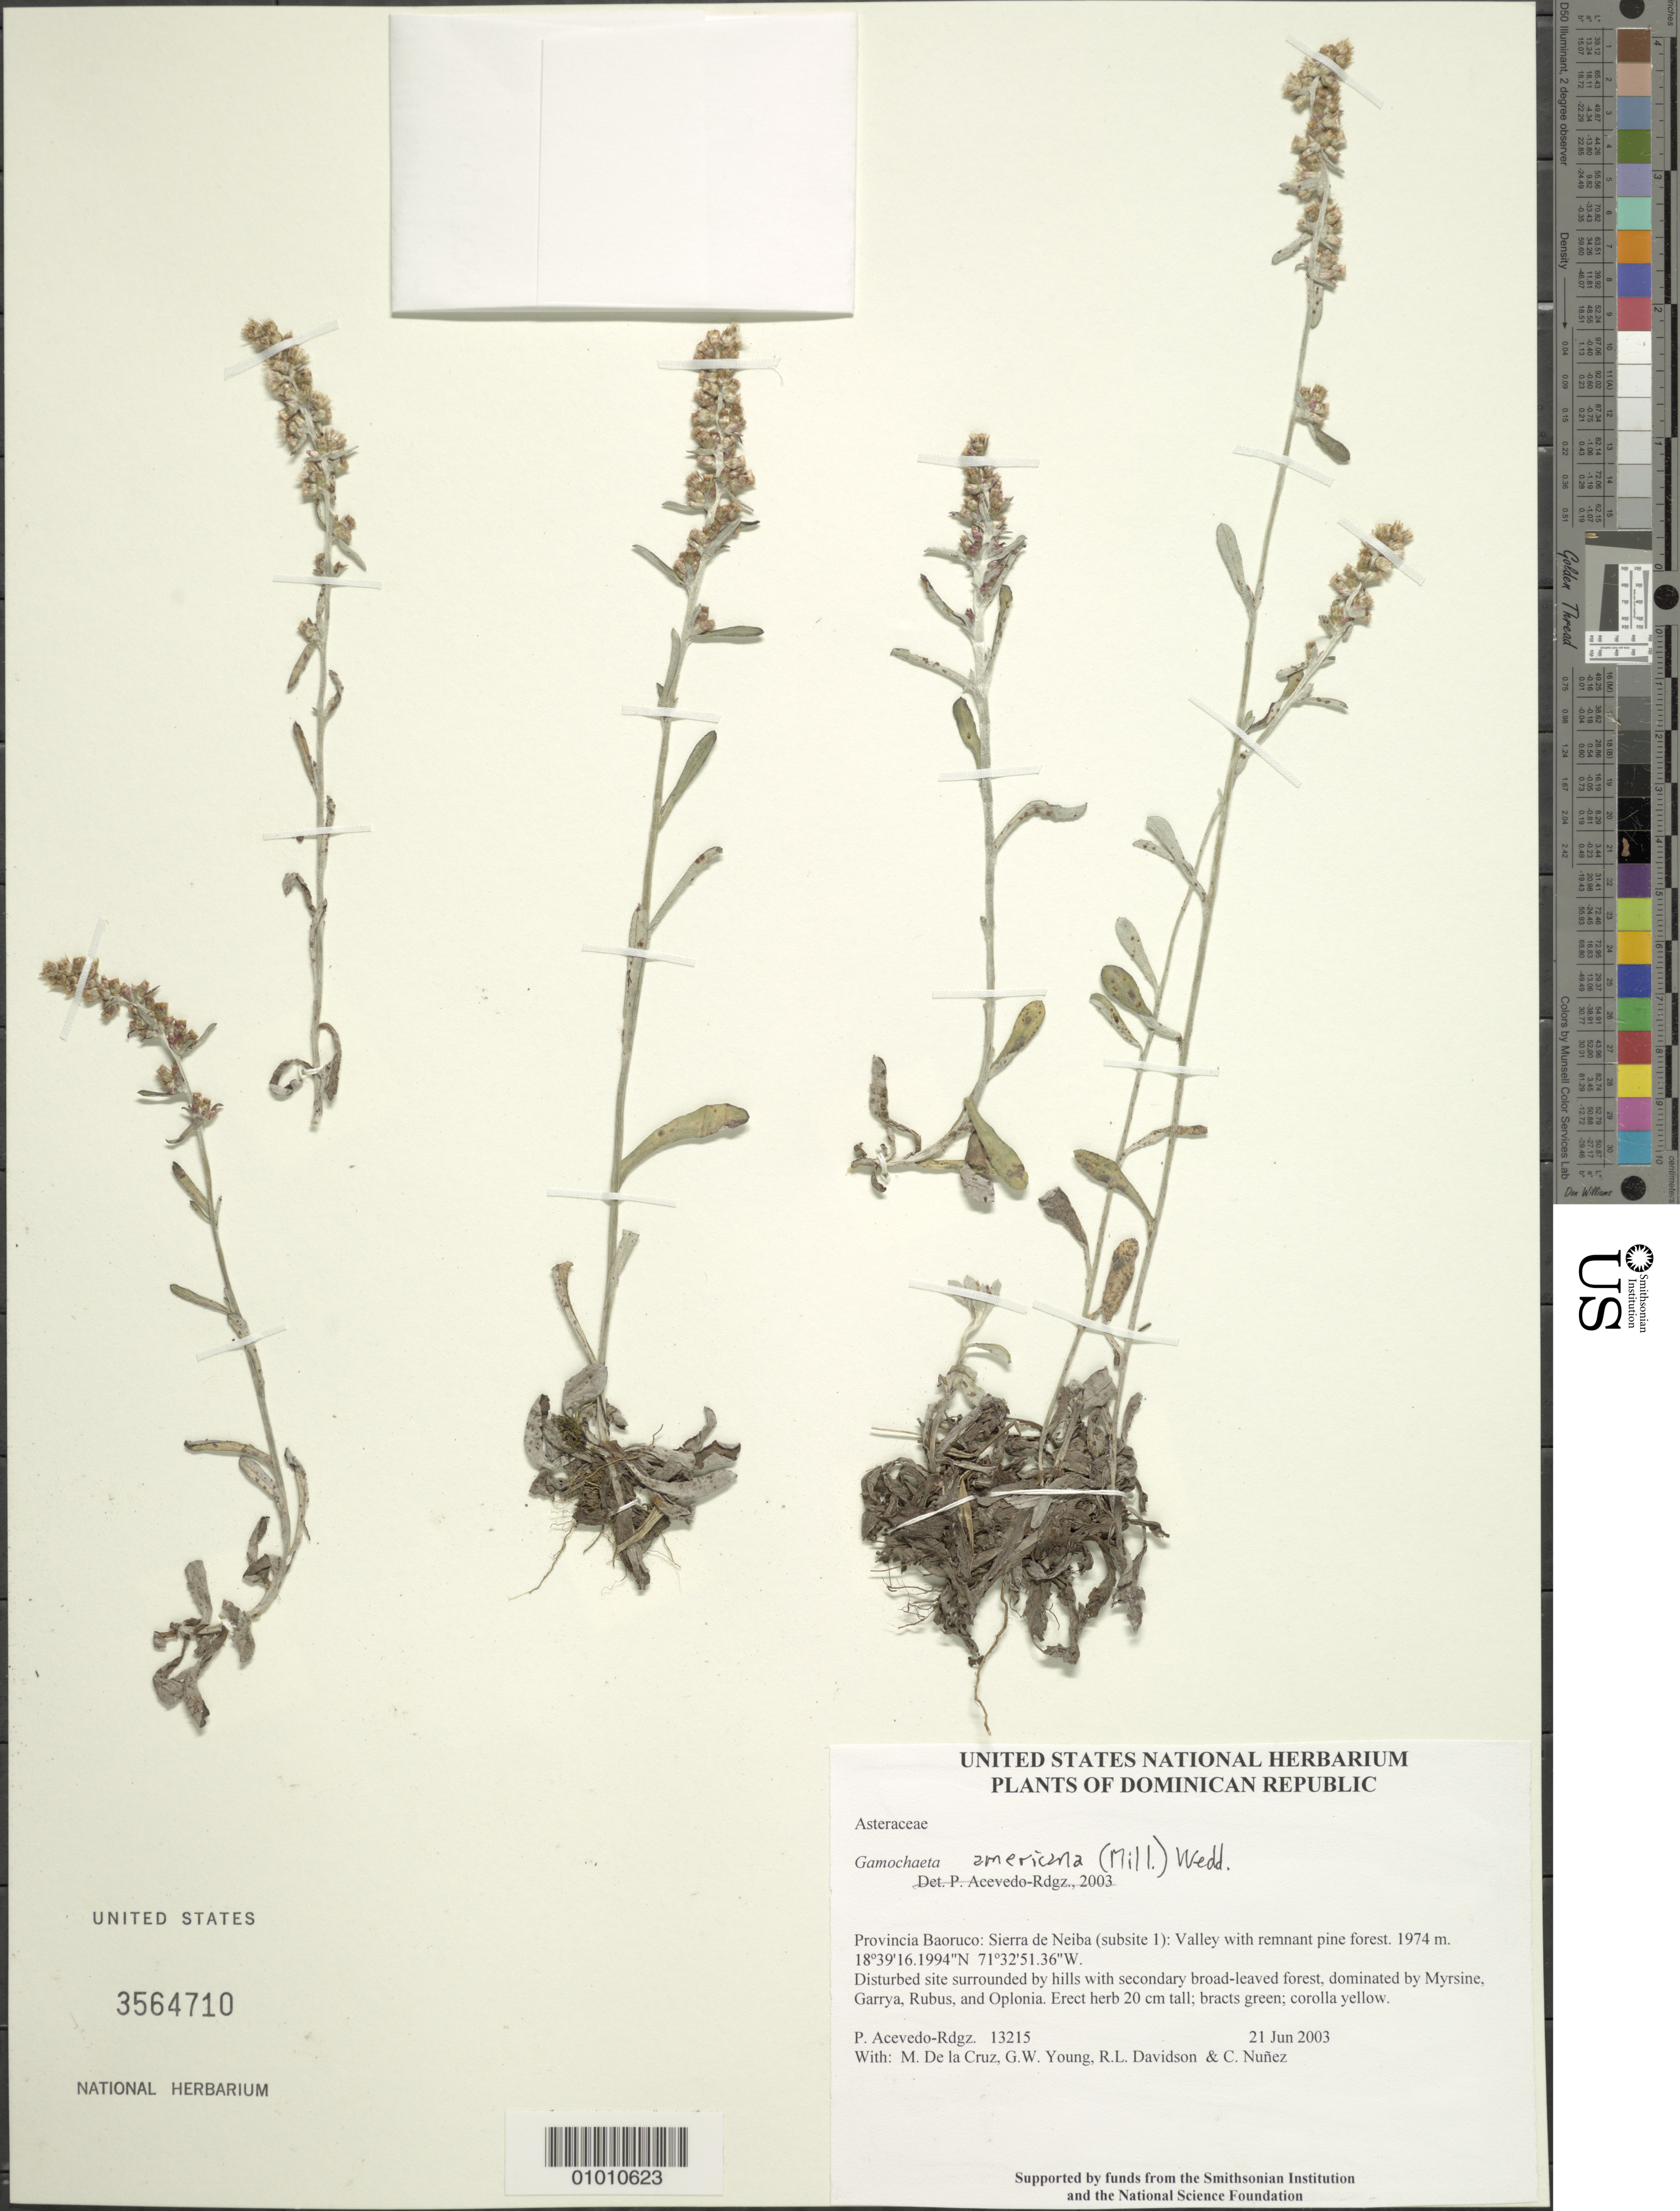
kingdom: Plantae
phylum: Tracheophyta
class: Magnoliopsida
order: Asterales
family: Asteraceae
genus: Gamochaeta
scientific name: Gamochaeta americana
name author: (Mill.) Wedd.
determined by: Robinson, Harold E., (US)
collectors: P. Acevedo-Rodr., M. de la Cruz, J. Rawlins, G. Young, R. Davidson & C. Nunez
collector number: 13215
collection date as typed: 21 Jun 2003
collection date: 2003-06-21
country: Dominican Republic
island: Hispaniola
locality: Provincia Baoruco: Sierra de Neiba (subsite 1): Valley with remnant pine forest.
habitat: Disturbed site surrounded by hills with secondary broad-leaved forest, dominated by Myrsine, Garrya, Rubus, and Oplonia.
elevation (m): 1974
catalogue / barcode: US 3564710